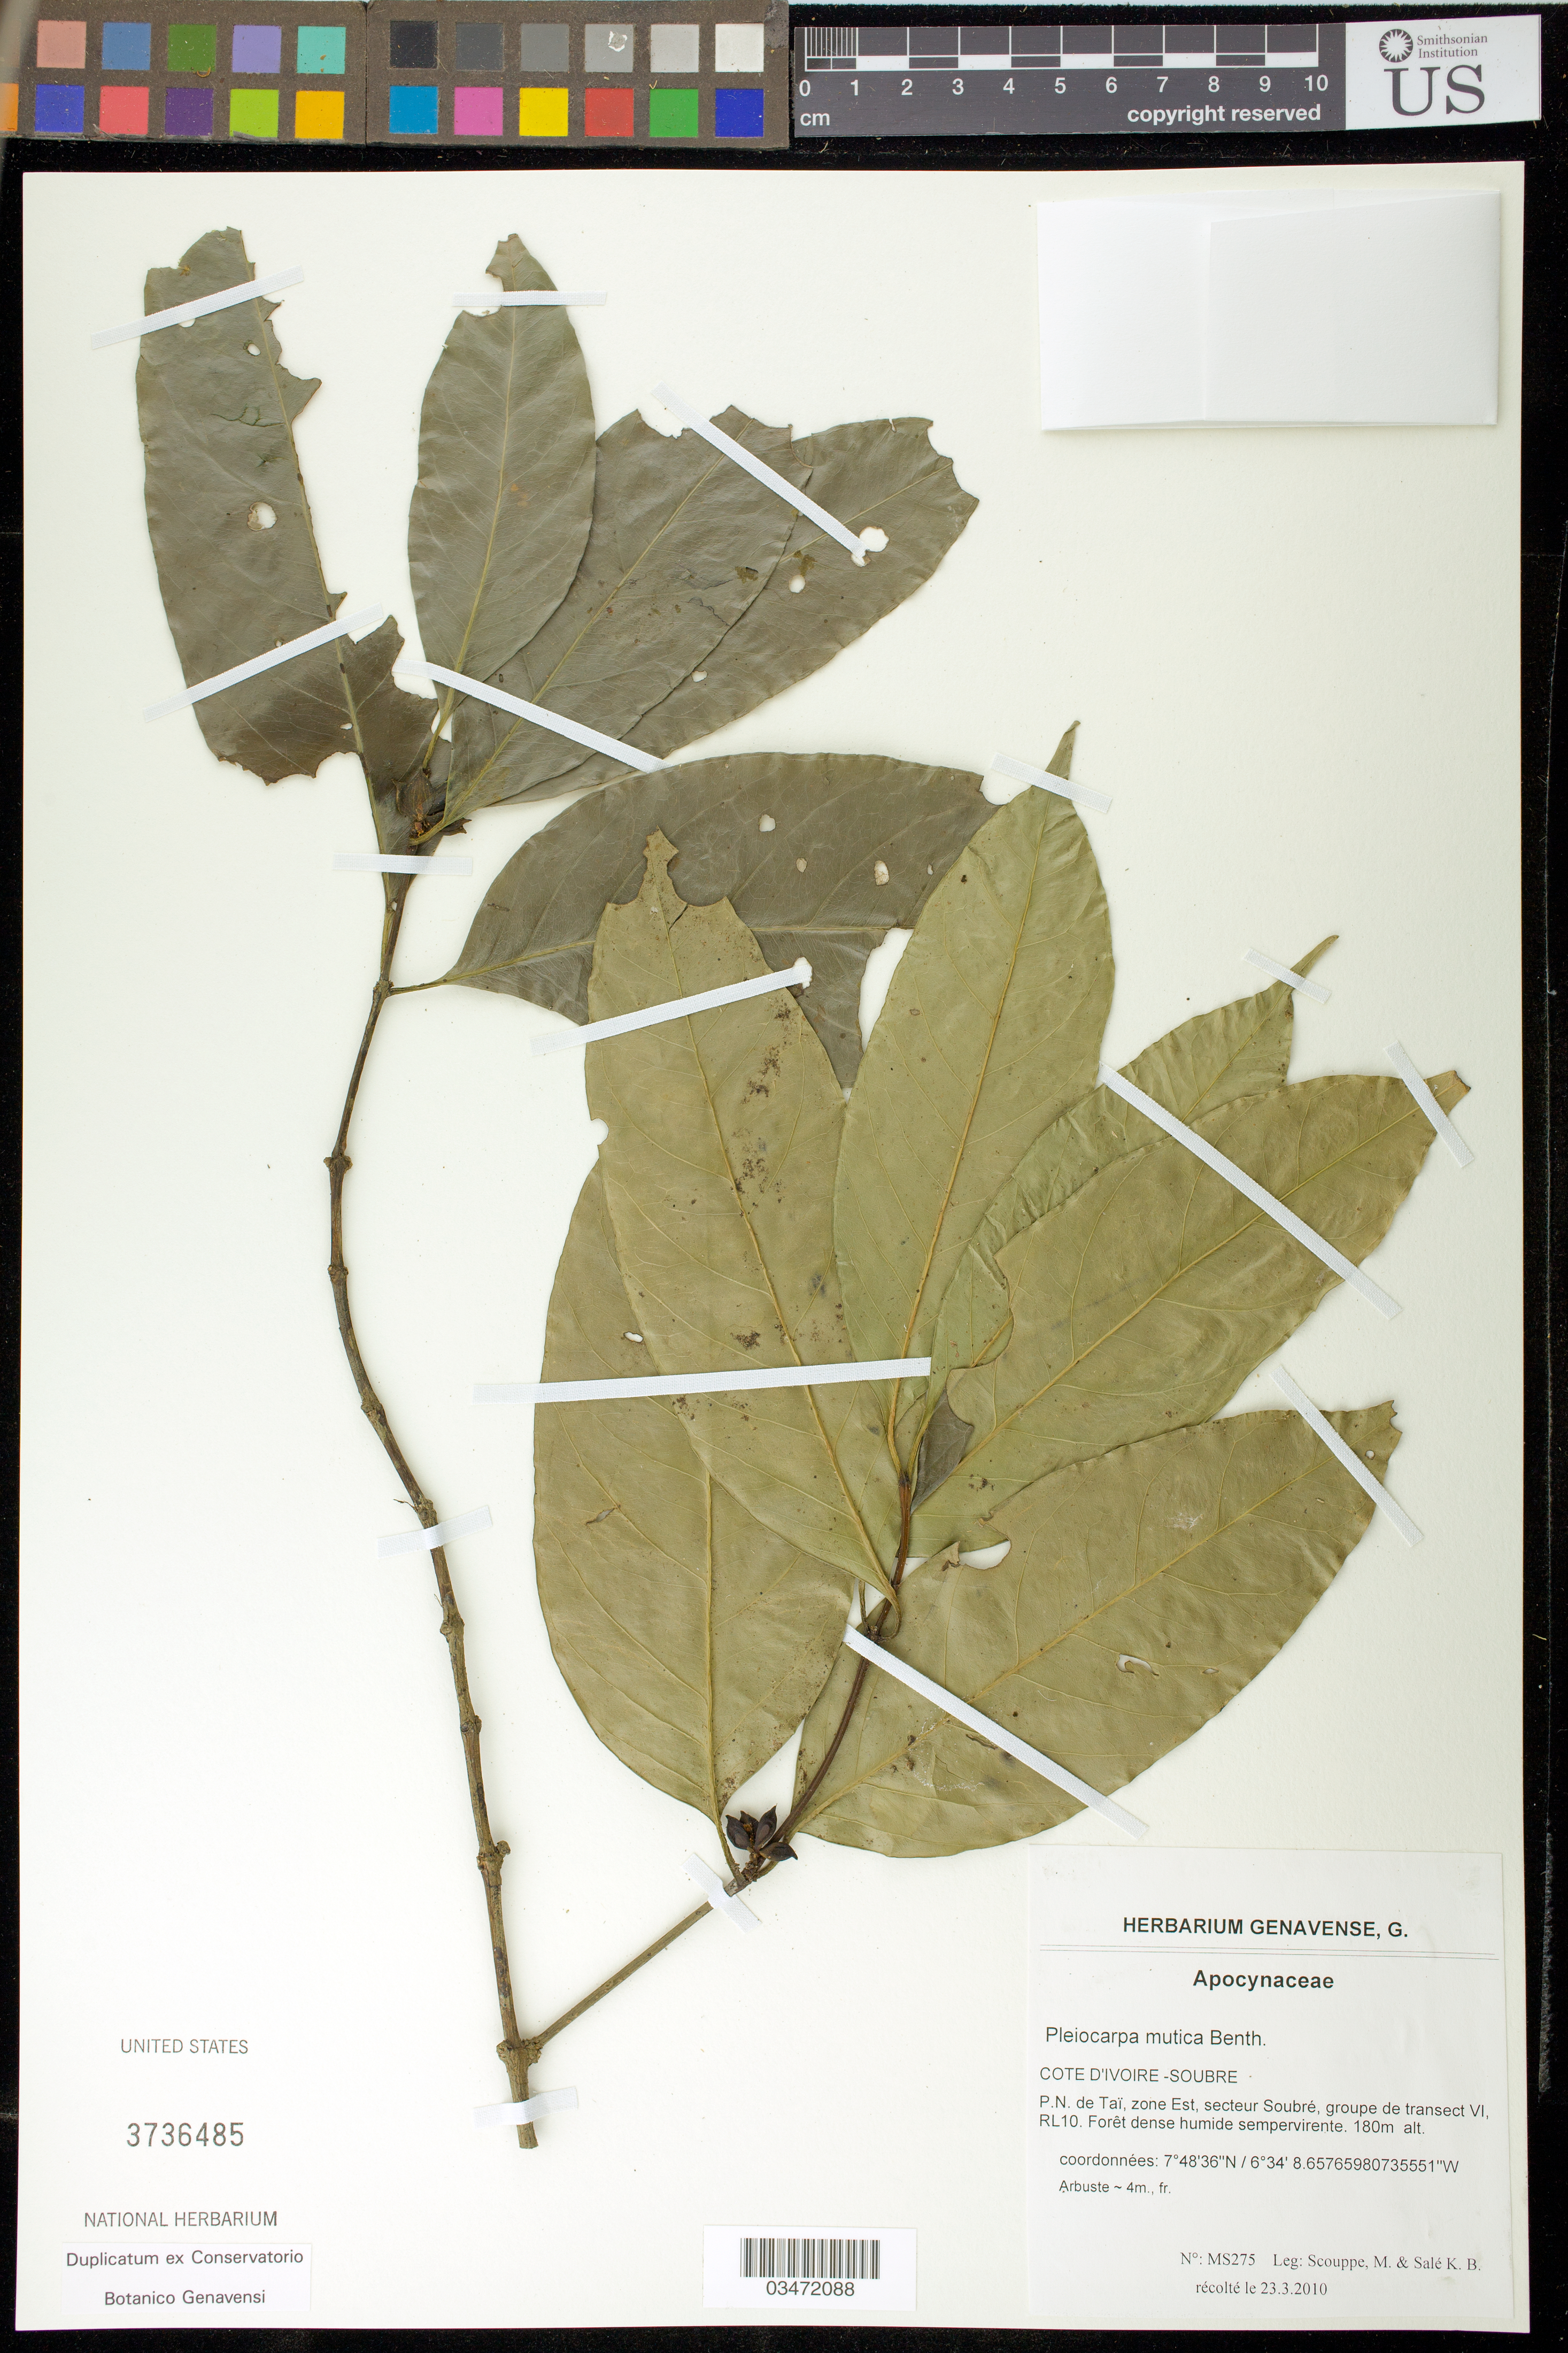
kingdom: Plantae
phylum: Tracheophyta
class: Magnoliopsida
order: Gentianales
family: Apocynaceae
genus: Pleiocarpa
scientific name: Pleiocarpa mutica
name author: Benth.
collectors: M. Scouppe & K. Sale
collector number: MS275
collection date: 2010-03-23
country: Ivory Coast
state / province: Bas-Sassandra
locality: Soubré. P.N. de Taï, zone du Est, secteur Soubré, groupe de transect VI, RL10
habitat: Forêt dense humide sempervirente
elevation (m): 180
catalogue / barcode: US 3736485